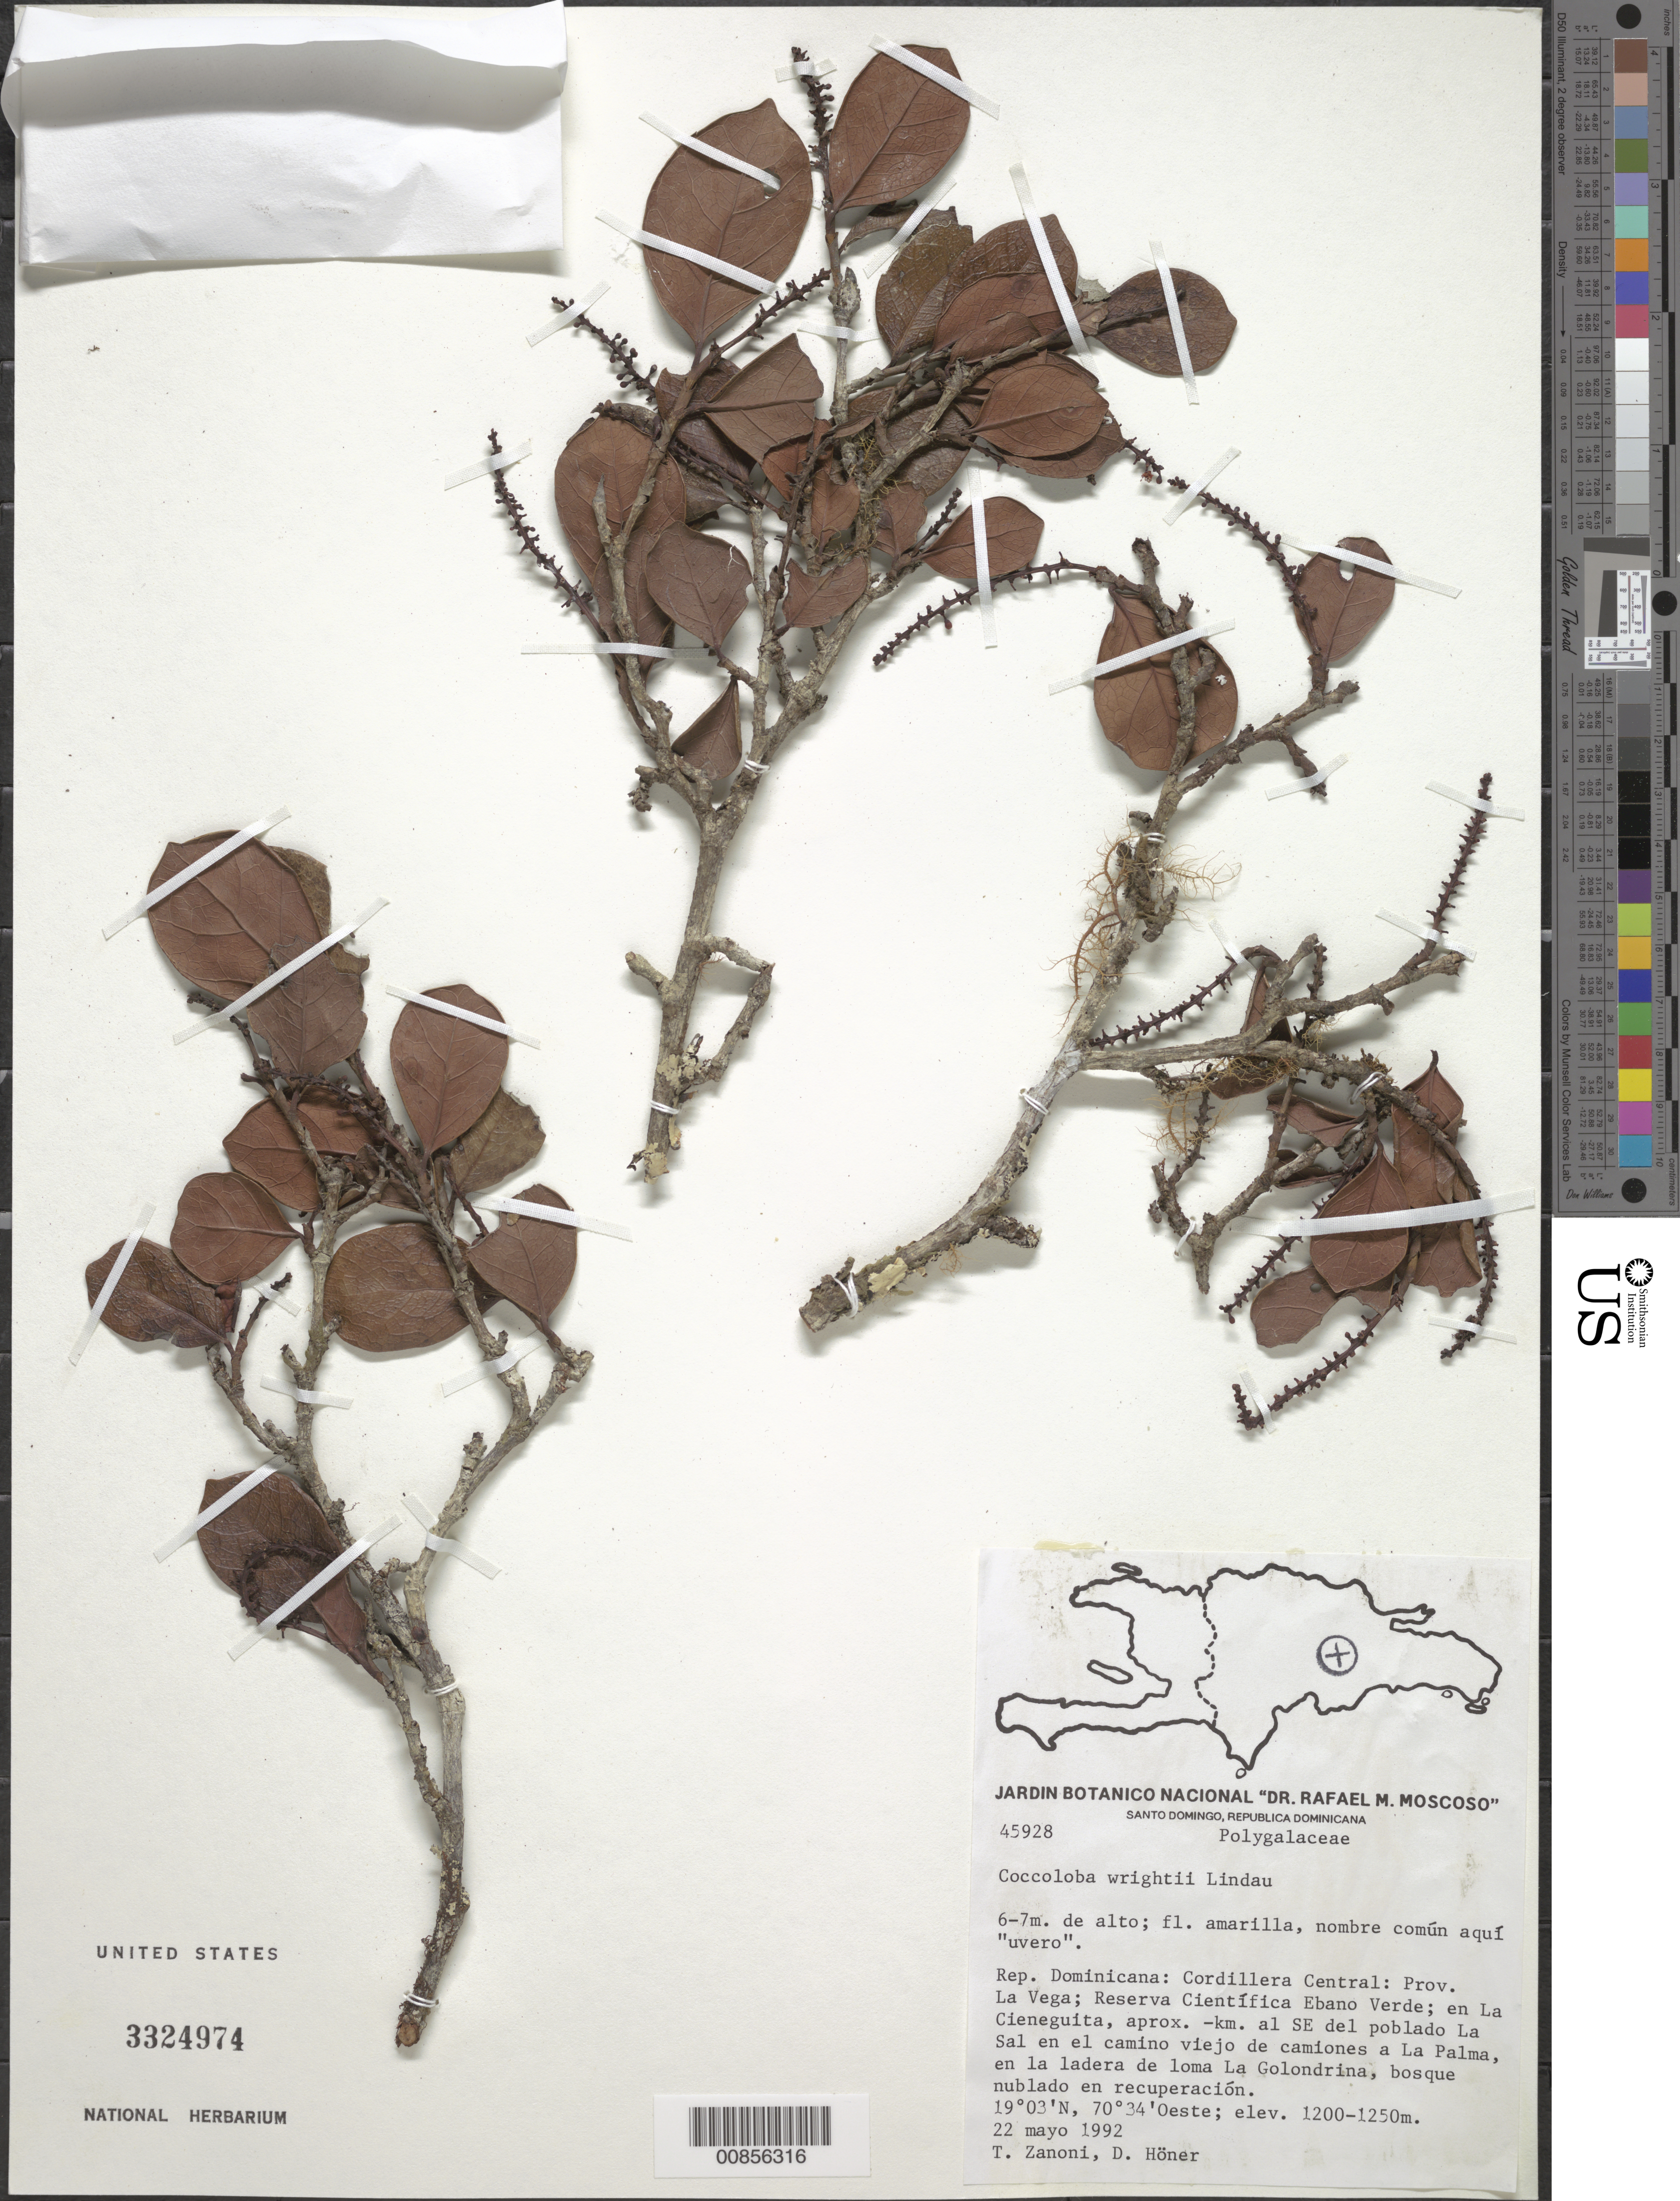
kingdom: Plantae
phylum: Tracheophyta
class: Magnoliopsida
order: Caryophyllales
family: Polygonaceae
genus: Coccoloba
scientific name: Coccoloba wrightii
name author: Lindau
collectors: T. A. Zanoni & D. Höner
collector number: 45928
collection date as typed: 22 May 1992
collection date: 1992-05-22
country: Dominican Republic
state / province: La Vega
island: Hispaniola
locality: Cordillera Central. Reserva Científica Ebano Verde; en la Cieneguita, aprox. -km. al SE del poblado La Sal en el camino viejo de camiones a La Palma, en la ladera de loma La Golondrina.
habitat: Bosque nublado en recuperación.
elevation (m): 1200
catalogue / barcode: US 3324974